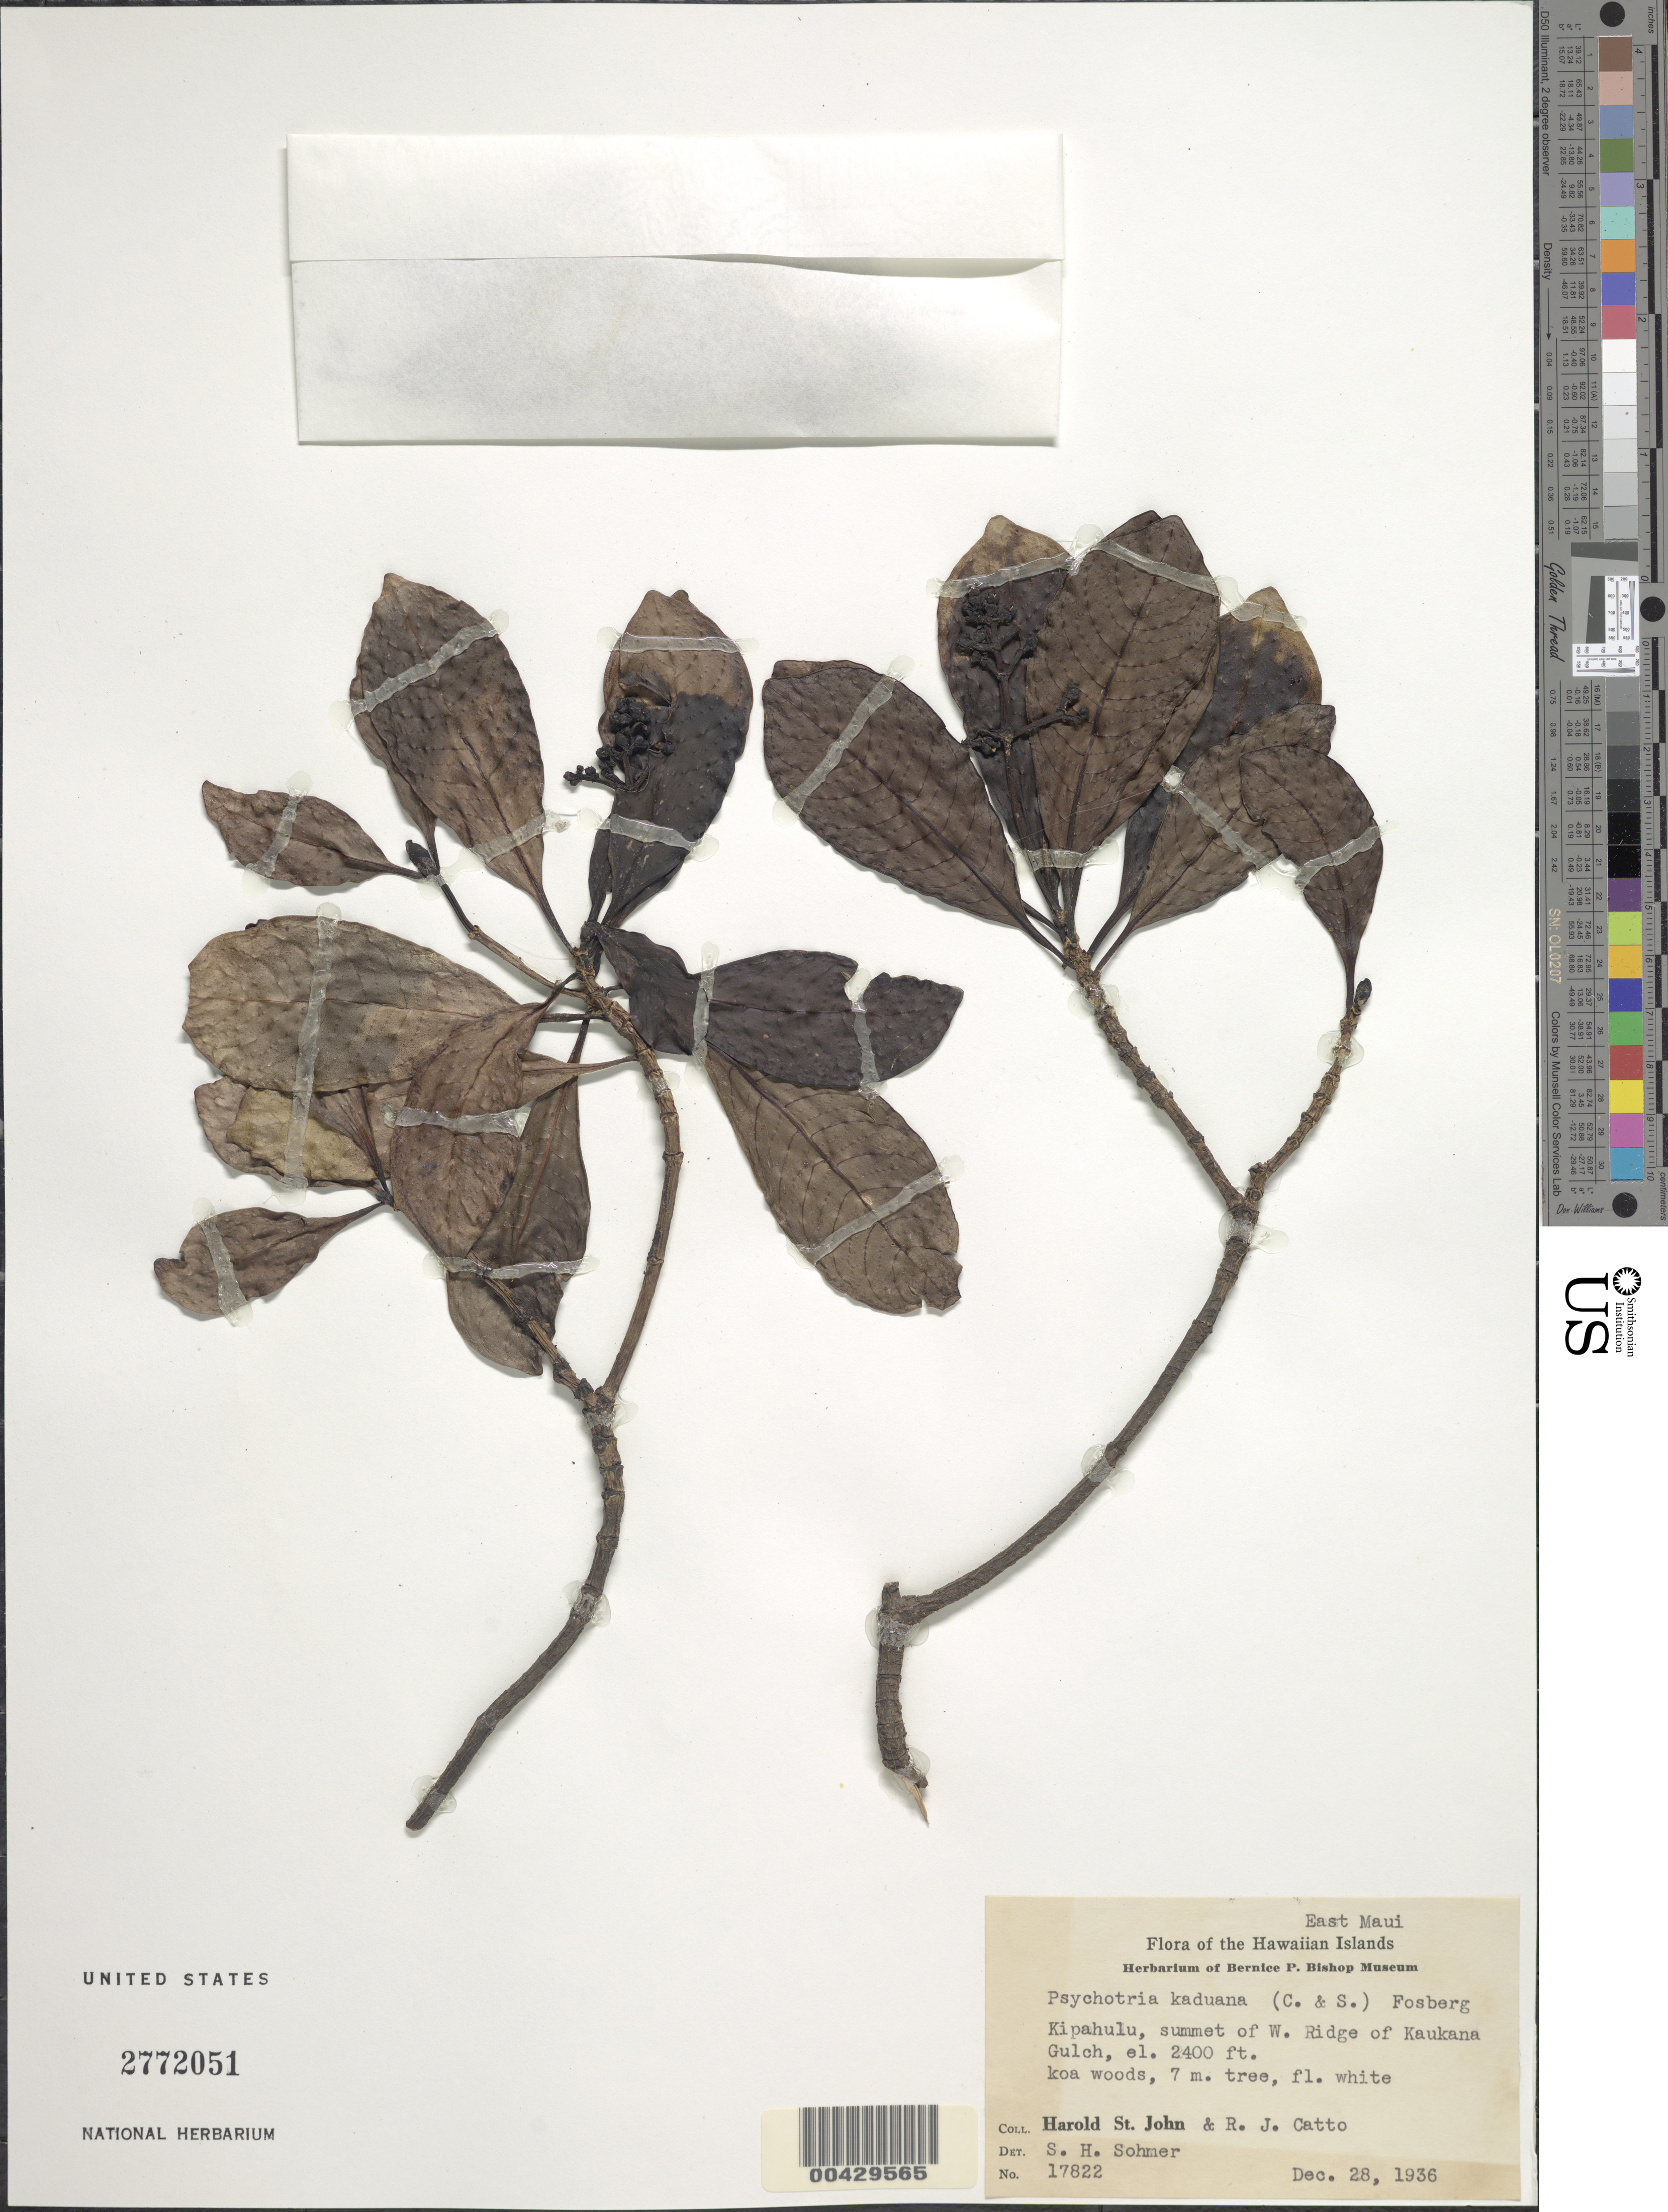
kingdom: Plantae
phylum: Tracheophyta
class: Magnoliopsida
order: Gentianales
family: Rubiaceae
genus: Psychotria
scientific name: Psychotria kaduana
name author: (Cham. & Schltdl.) Fosberg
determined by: Sohmer, S. H.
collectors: H. St. John & R. Catto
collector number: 17822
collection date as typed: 28 Dec 1936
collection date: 1936-12-28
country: United States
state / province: Hawaii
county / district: Maui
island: Maui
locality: Kipahulu, summit of W Ridge of Kaukana Gulch, East Maui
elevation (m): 732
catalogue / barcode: US 2772051